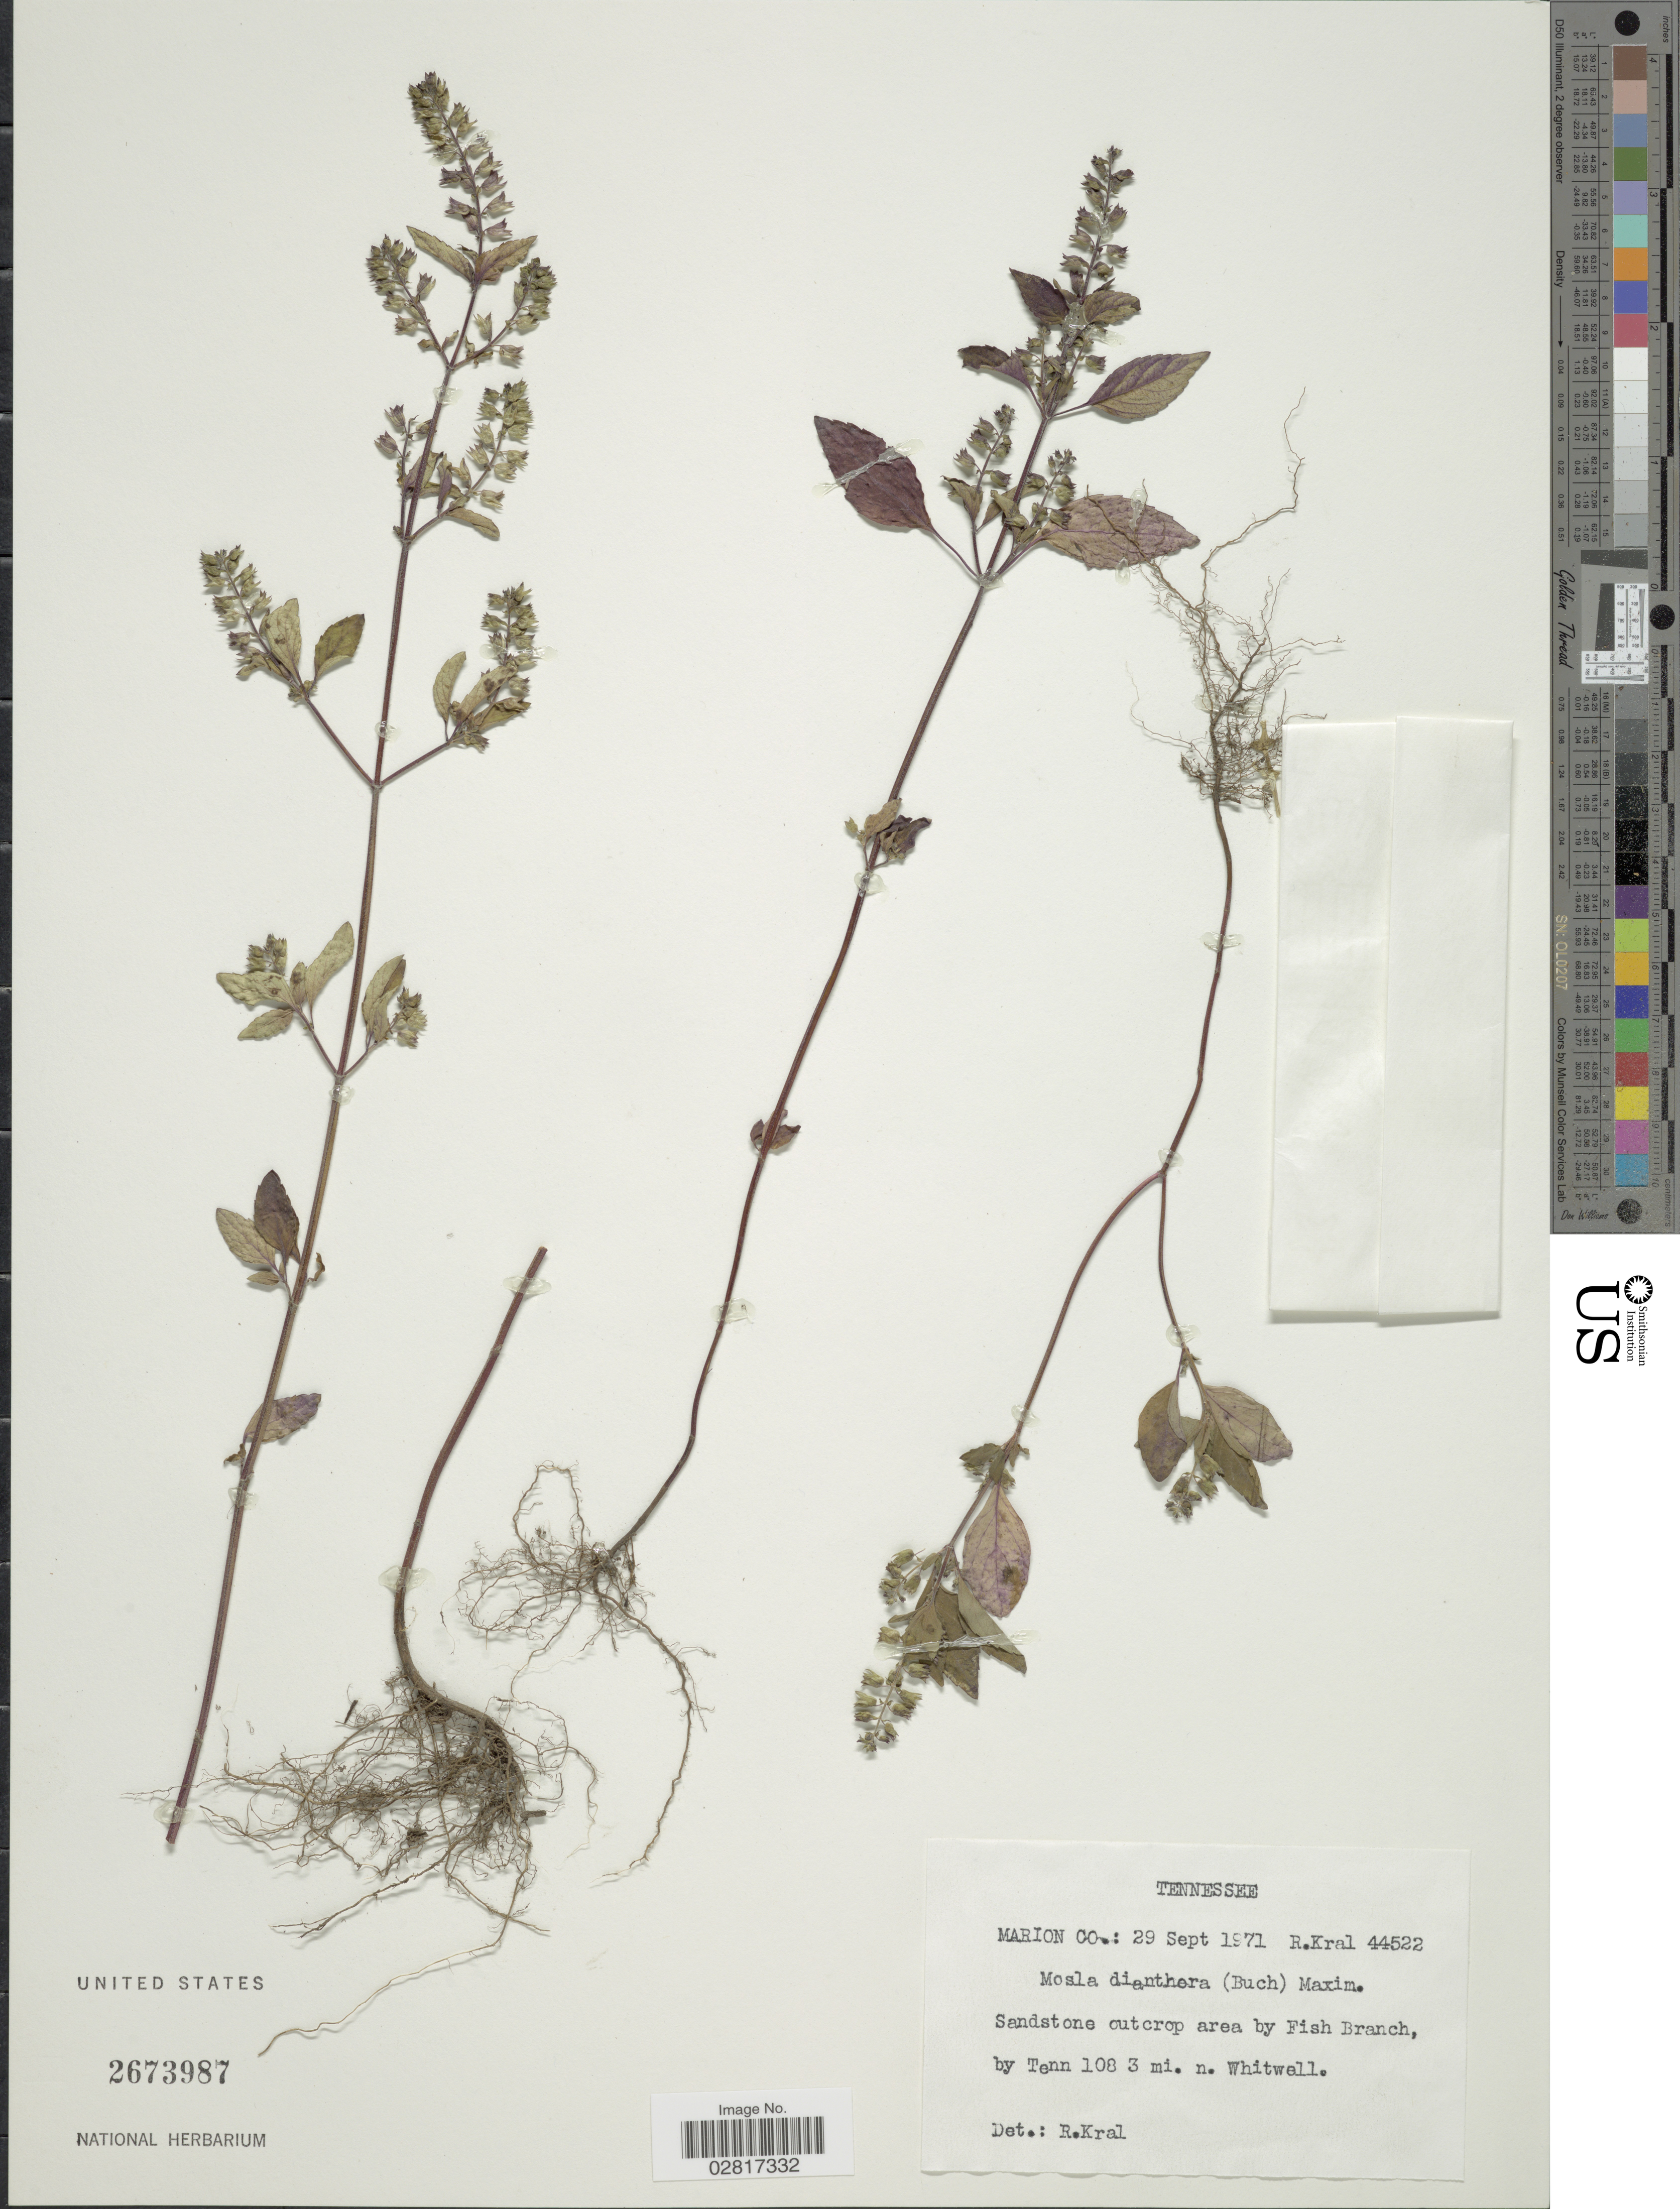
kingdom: Plantae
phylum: Tracheophyta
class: Magnoliopsida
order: Lamiales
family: Lamiaceae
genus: Mosla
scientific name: Mosla dianthera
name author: (Roxb.) Maxim.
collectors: R. Kral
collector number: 44522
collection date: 1971-09-29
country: United States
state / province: Tennessee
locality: Marion Co. Sandstone outcrop area by Fish Branch, by Tenn 108 3 mi. n. Whitwall.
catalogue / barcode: US 2673987